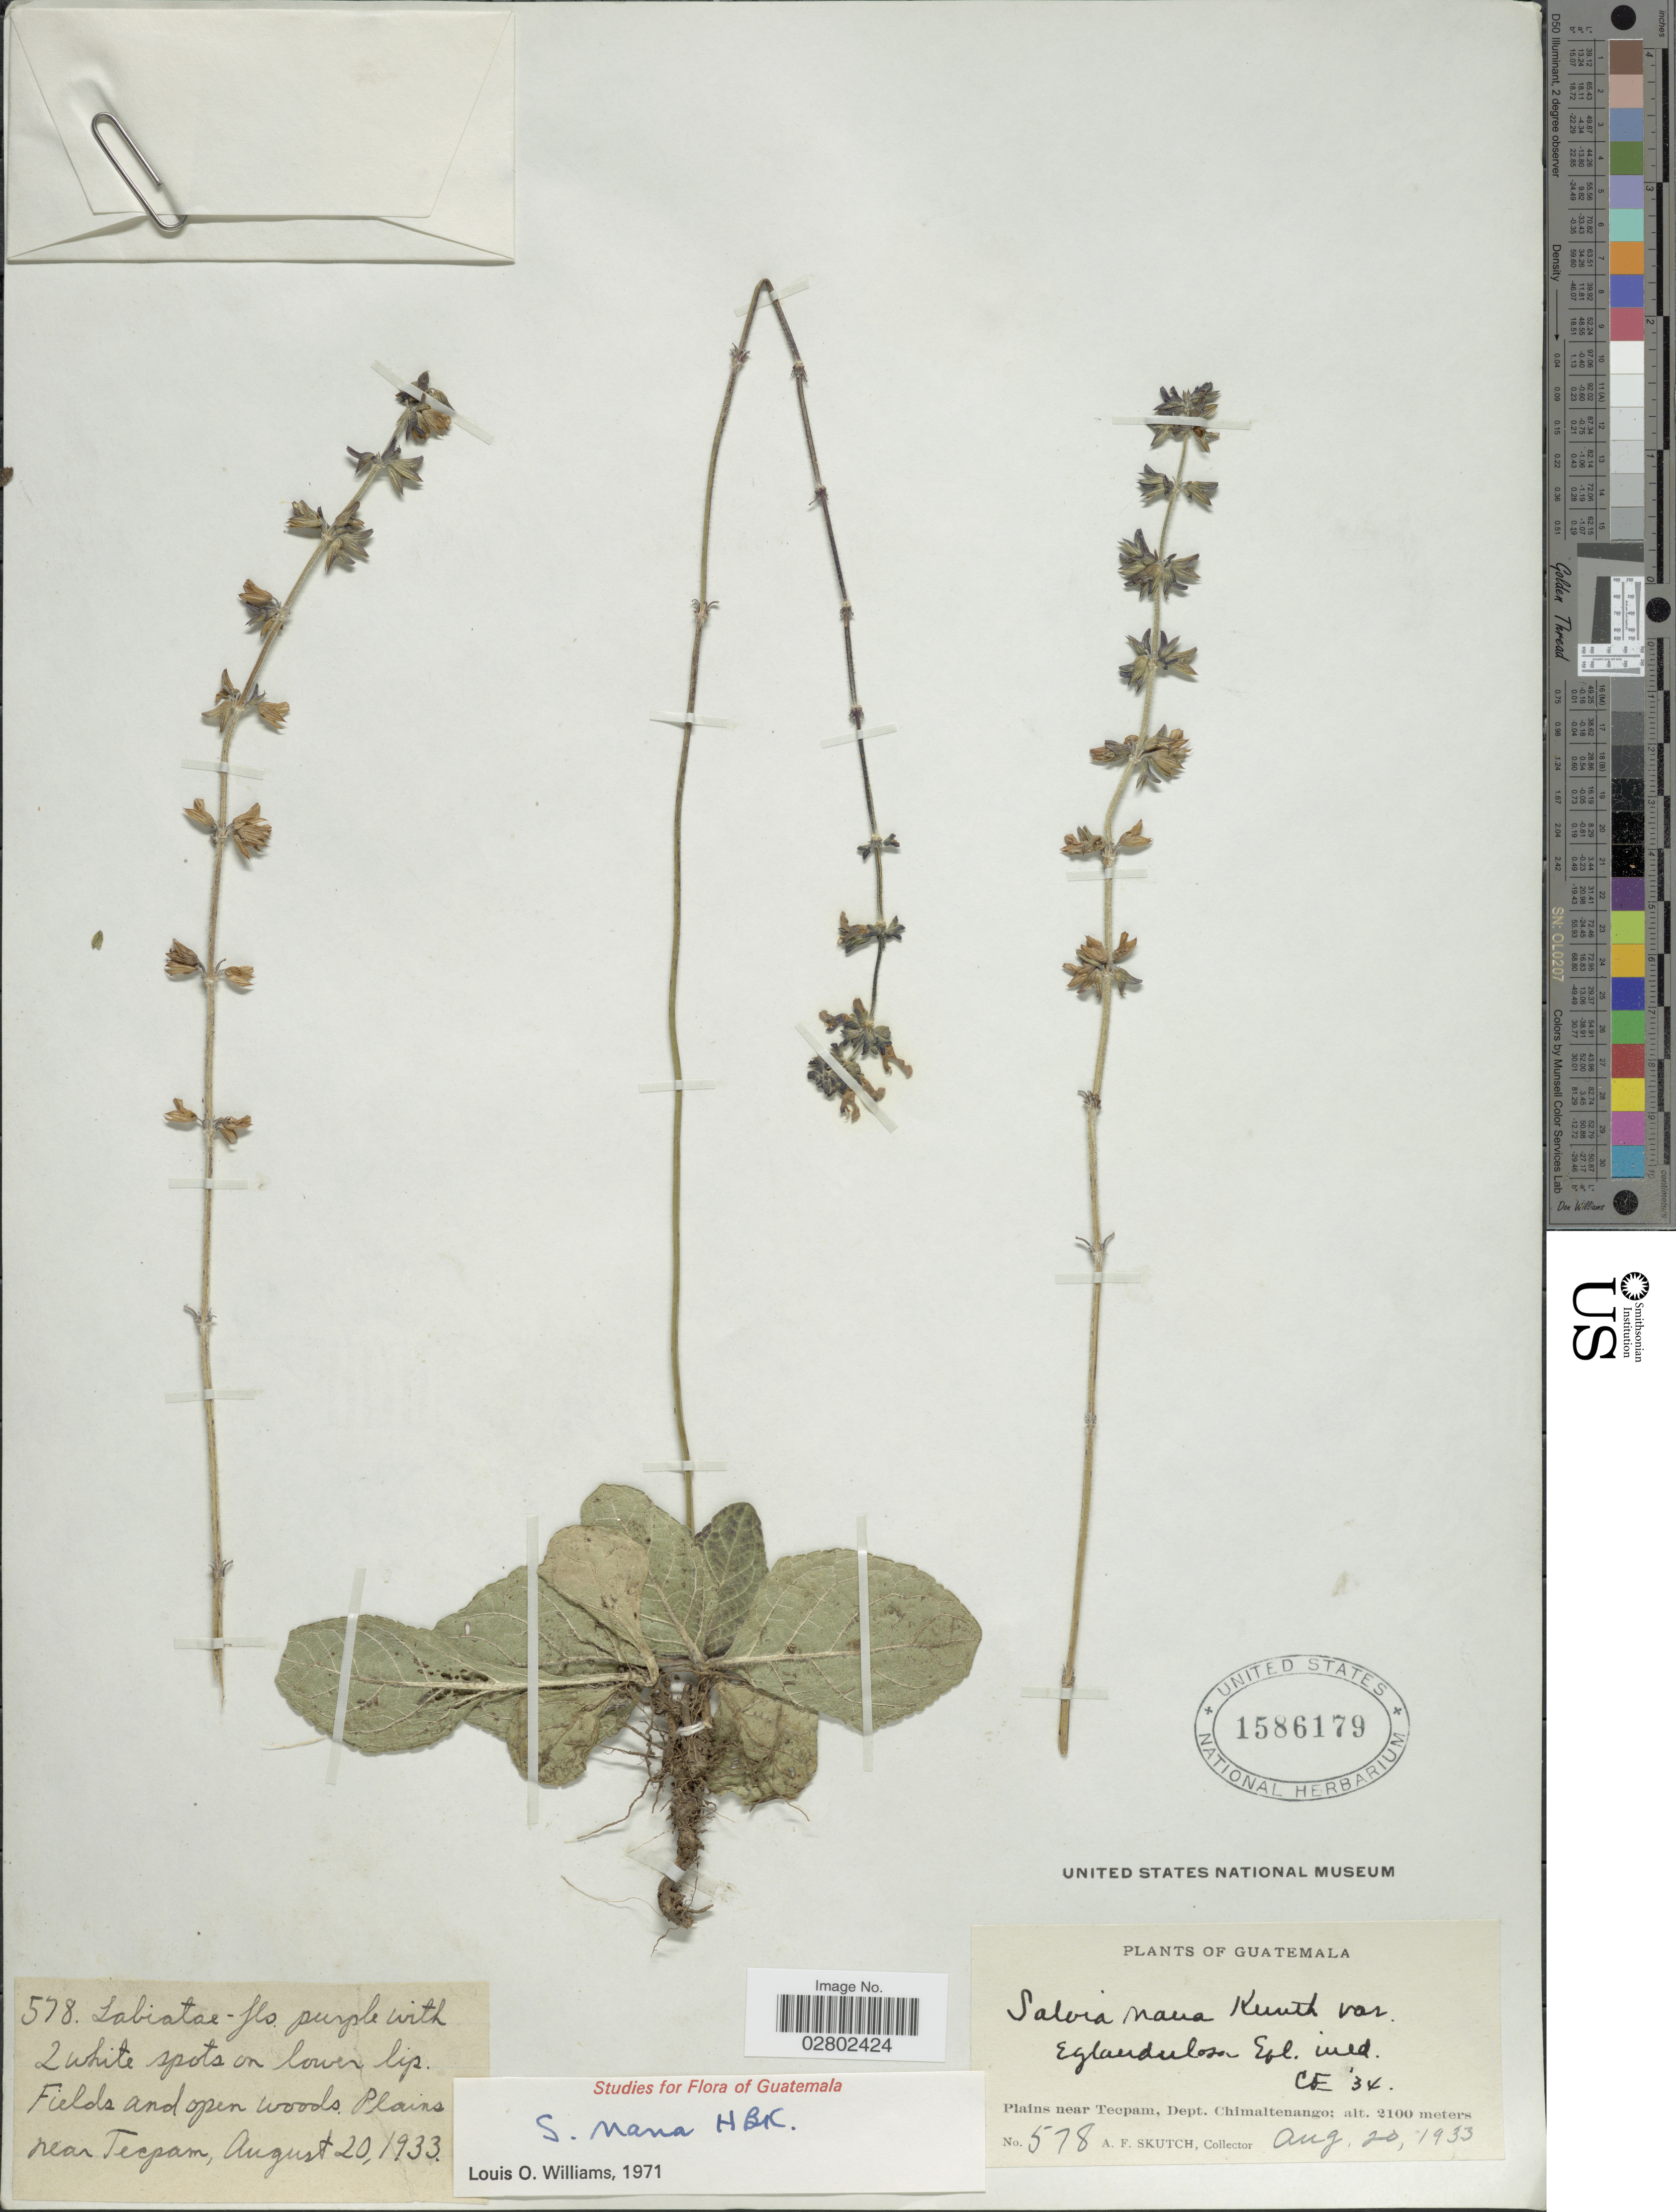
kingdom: Plantae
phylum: Tracheophyta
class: Magnoliopsida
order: Lamiales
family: Lamiaceae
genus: Salvia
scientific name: Salvia nana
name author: Kunth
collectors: A. F. Skutch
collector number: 578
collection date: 1933-08-20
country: Guatemala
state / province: Chimaltenango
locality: Plains near Tecpam, Dept. Chimaltenango.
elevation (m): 2100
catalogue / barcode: US 1586179